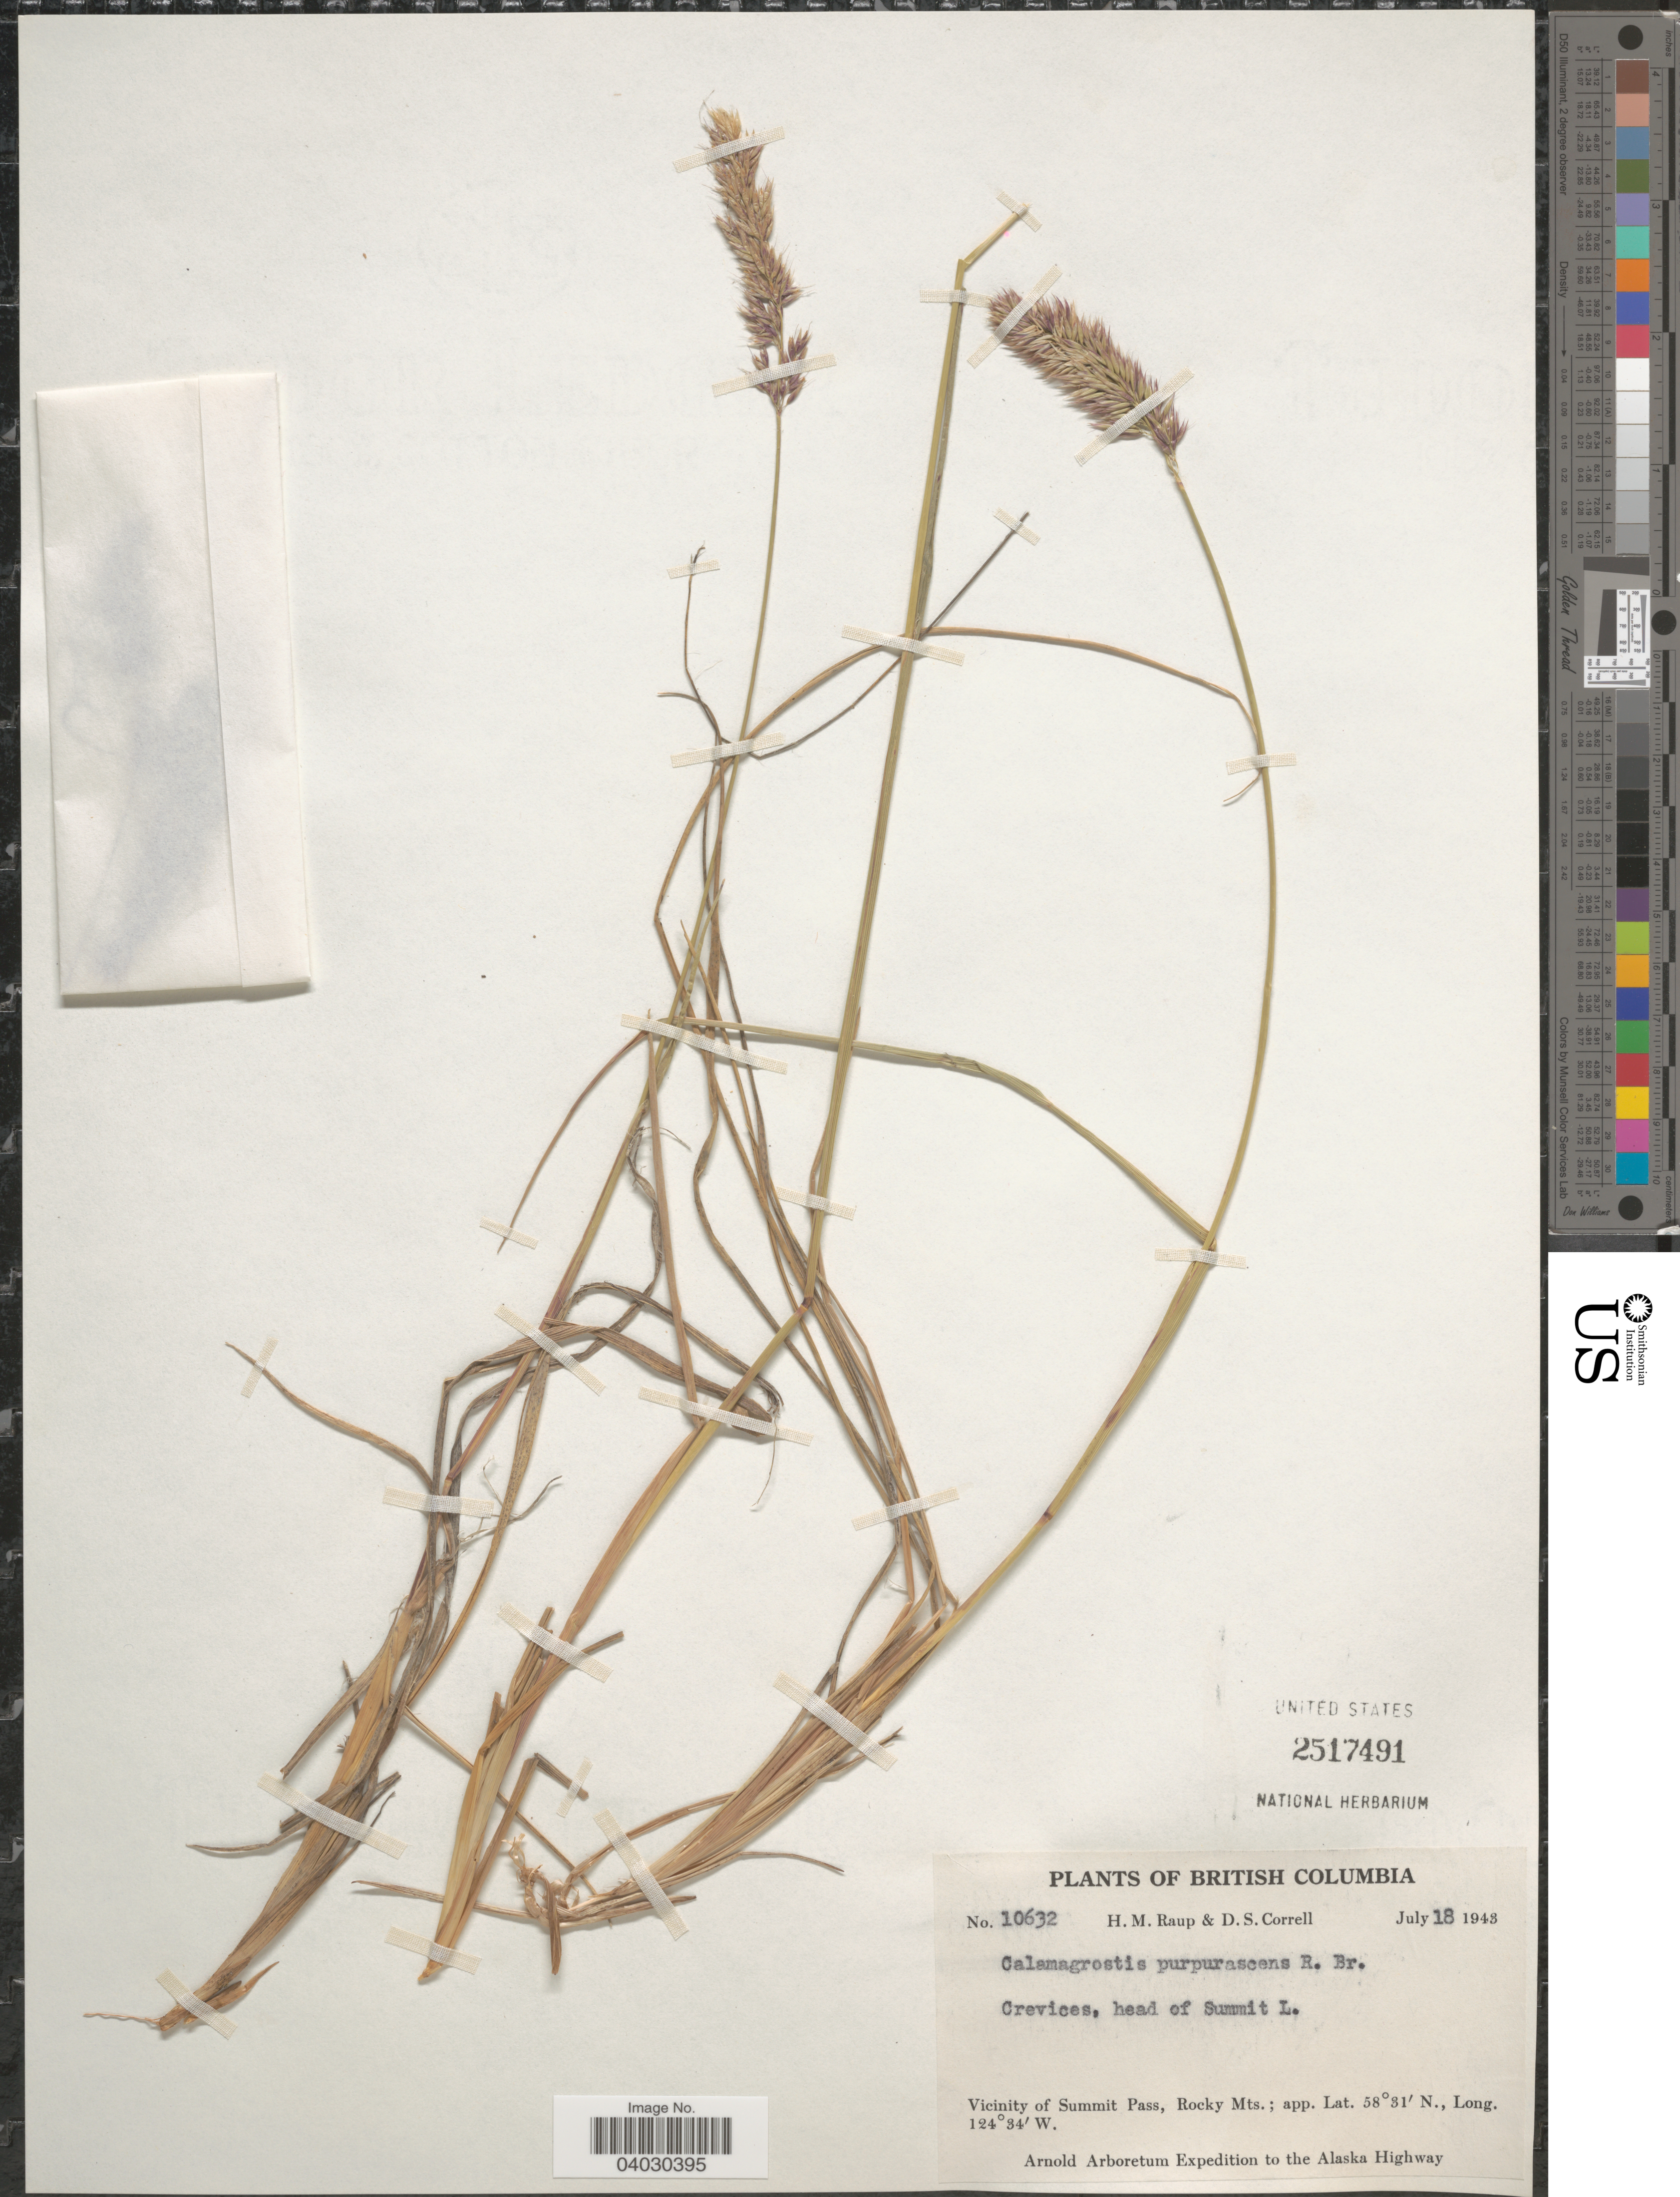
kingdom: Plantae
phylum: Tracheophyta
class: Liliopsida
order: Poales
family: Poaceae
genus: Calamagrostis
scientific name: Calamagrostis purpurascens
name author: R. Br.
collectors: H. Raup & D. S. Correll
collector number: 10632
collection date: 1943-07-18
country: Canada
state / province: British Columbia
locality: Head of Summit L. Vicinity of Summit Pass, Rocky Mts. Alaska Highway.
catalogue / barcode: US 2517491